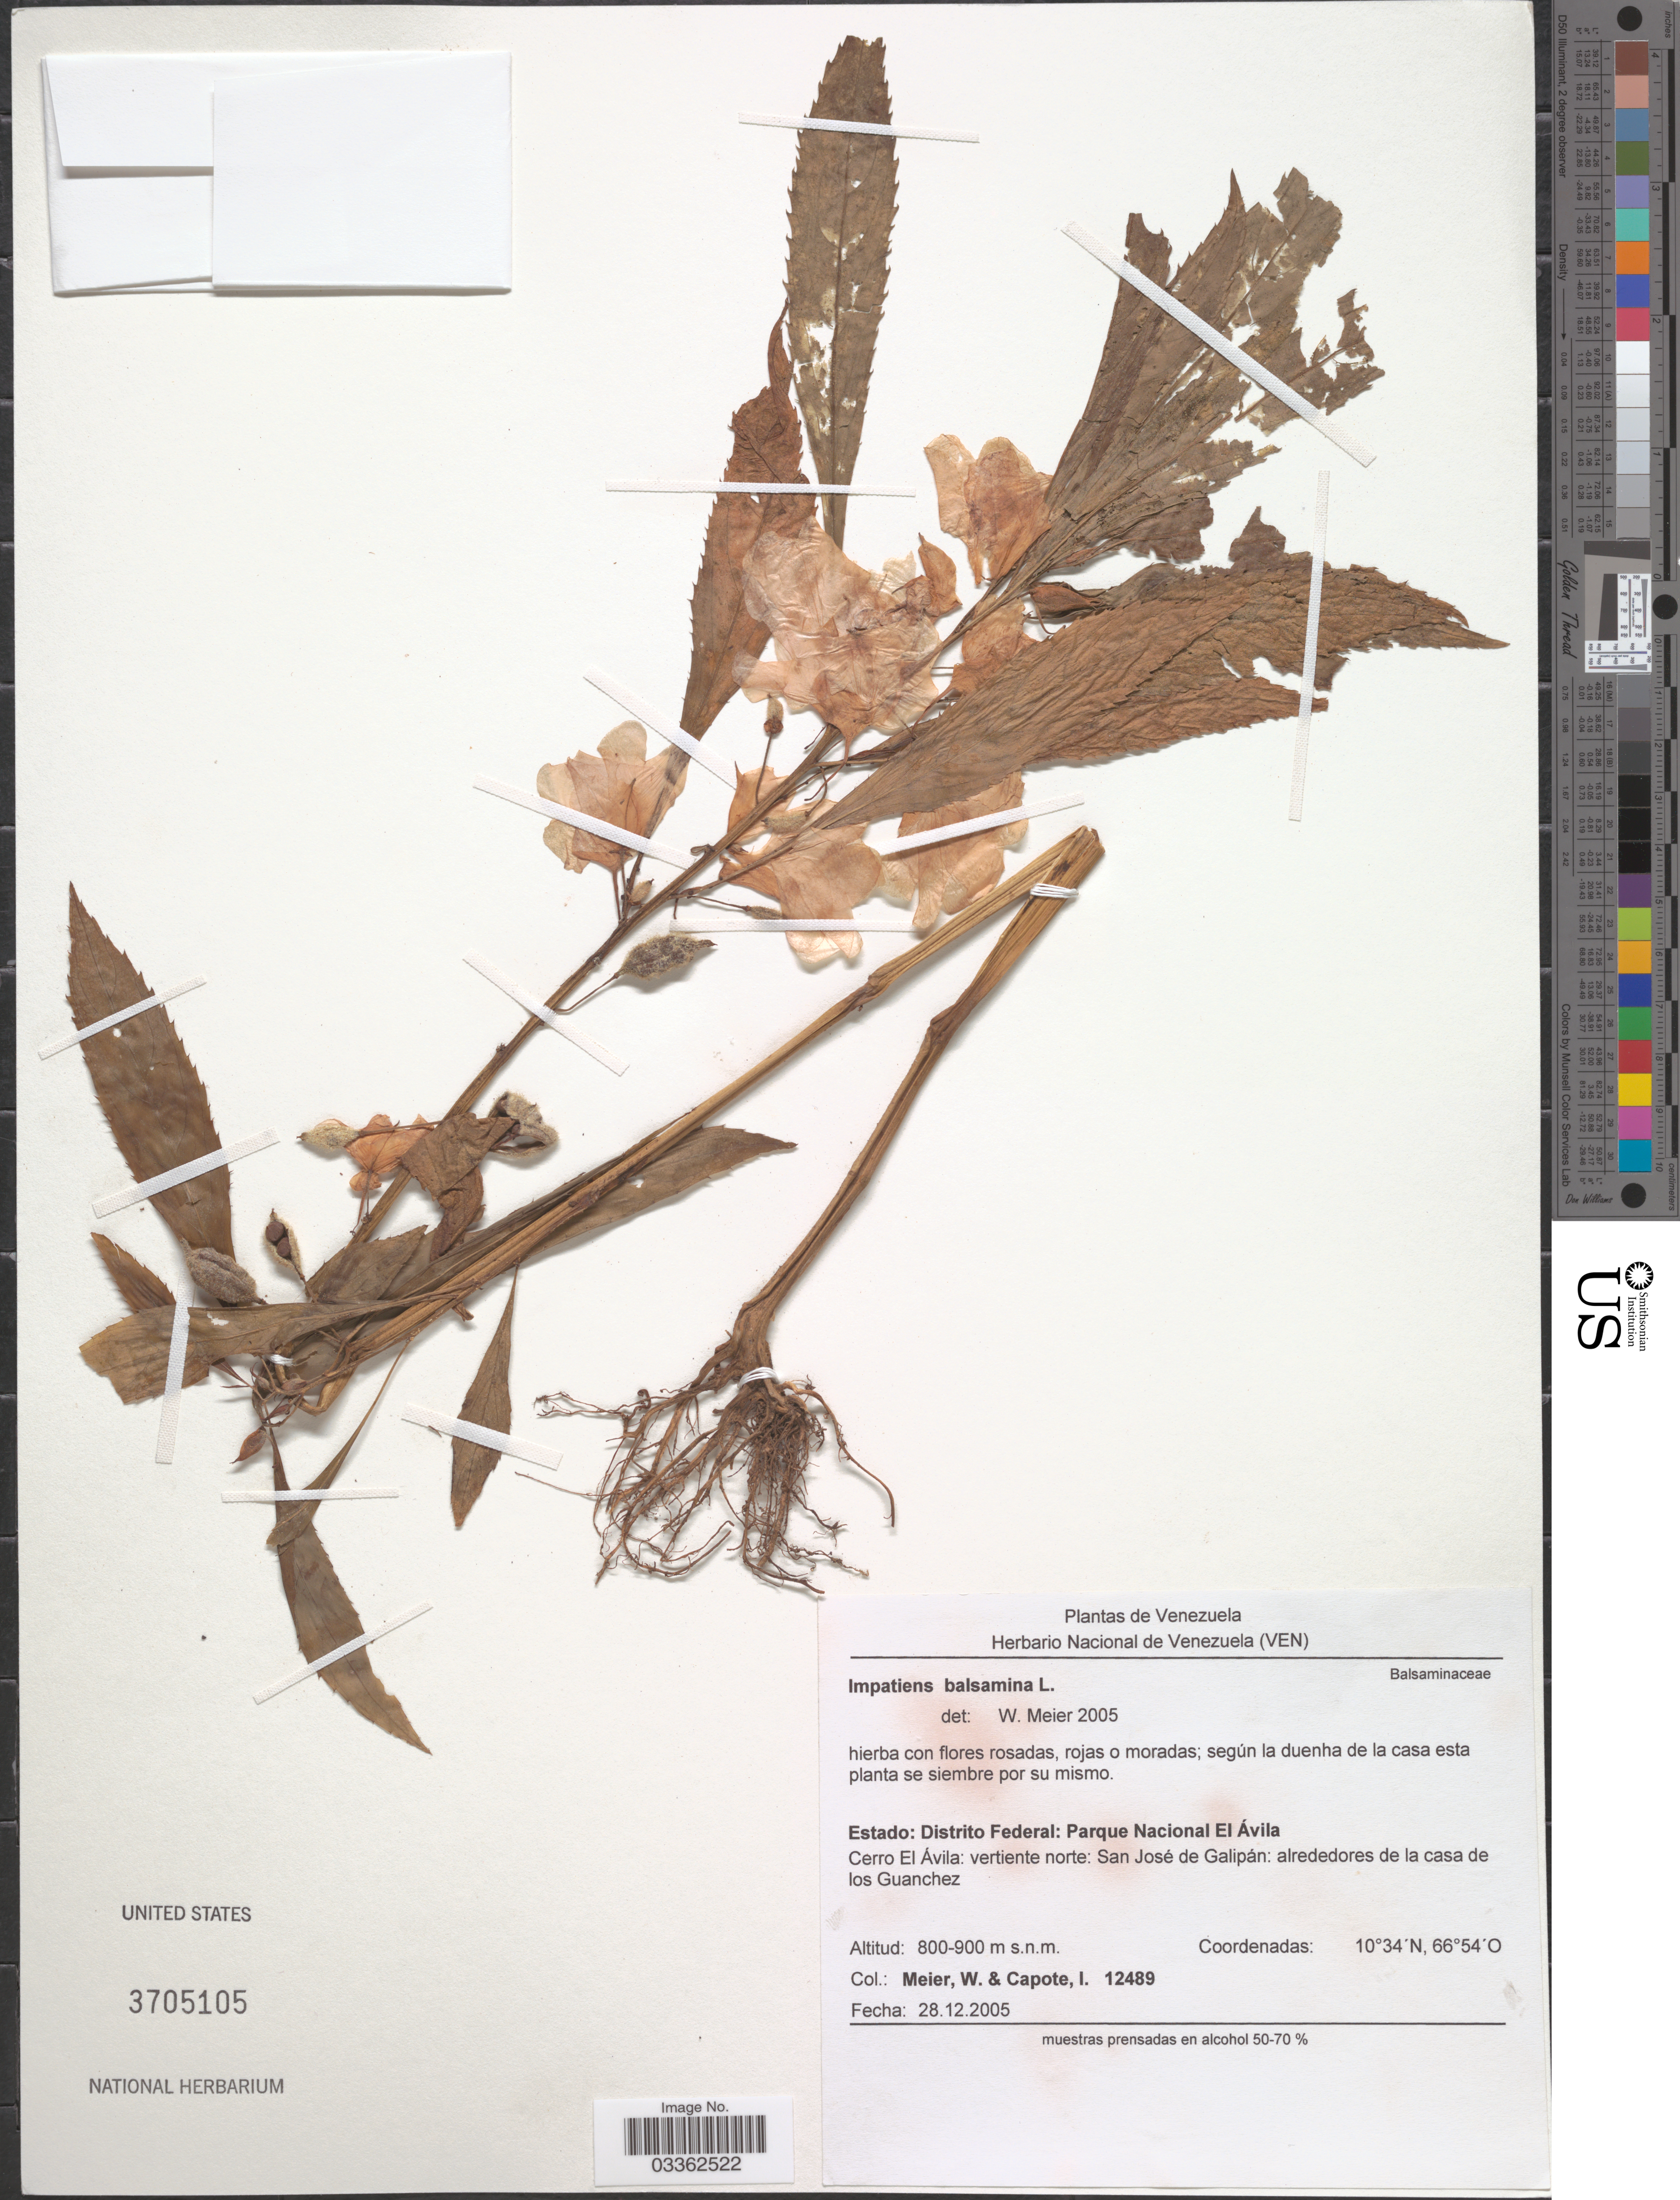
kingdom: Plantae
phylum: Tracheophyta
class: Magnoliopsida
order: Ericales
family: Balsaminaceae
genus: Impatiens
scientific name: Impatiens balsamina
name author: L.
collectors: W. Meier & I. Capote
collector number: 12489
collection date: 2005-12-28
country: Venezuela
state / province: Miranda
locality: Estado: Distrito Federal: Parque Nacional El Ávila. Cerro El Ávila: vertiente norte: San José de Galipán: alrededores de la casa de los Guanchez.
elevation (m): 800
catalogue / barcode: US 3705105